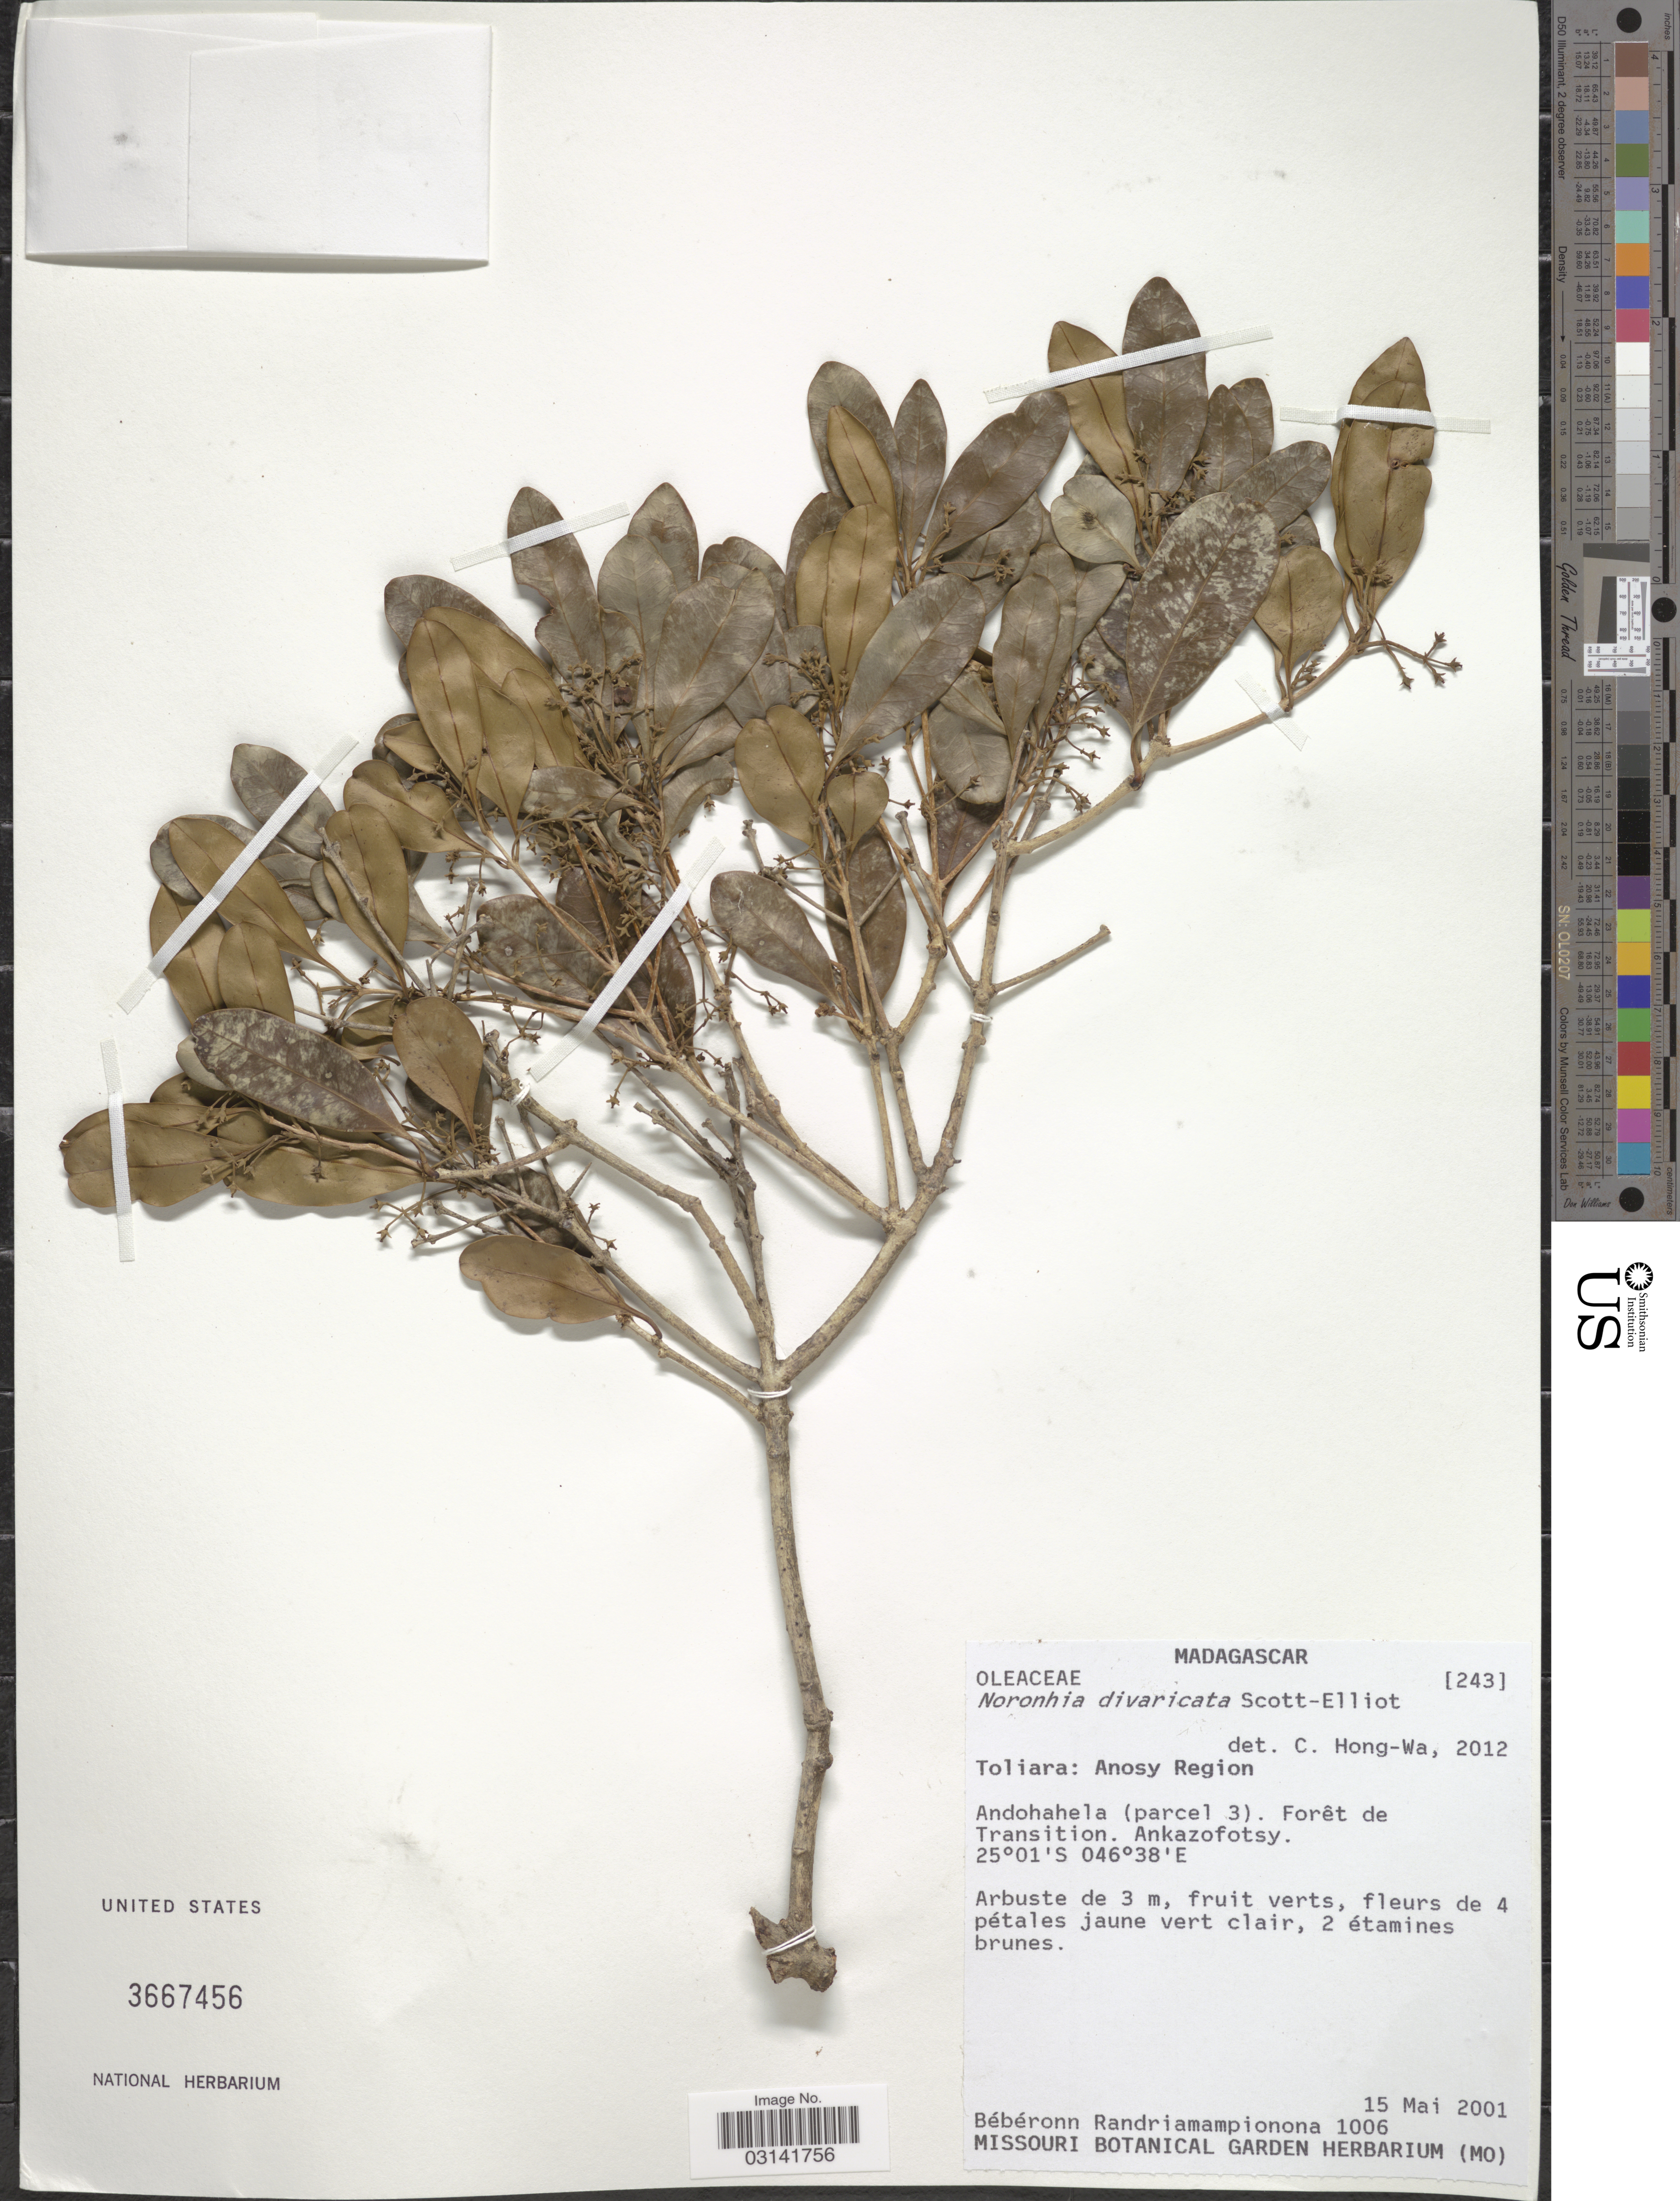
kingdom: Plantae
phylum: Tracheophyta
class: Magnoliopsida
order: Lamiales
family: Oleaceae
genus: Noronhia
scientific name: Noronhia divaricata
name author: Scott Elliot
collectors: B. Randriamampionona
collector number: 1006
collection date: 2001-05-15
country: Madagascar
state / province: Anosy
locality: Anosy Region. Andohahela (parcel 3). Forêt de Transition. Ankazofotsy.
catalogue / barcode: US 3667456